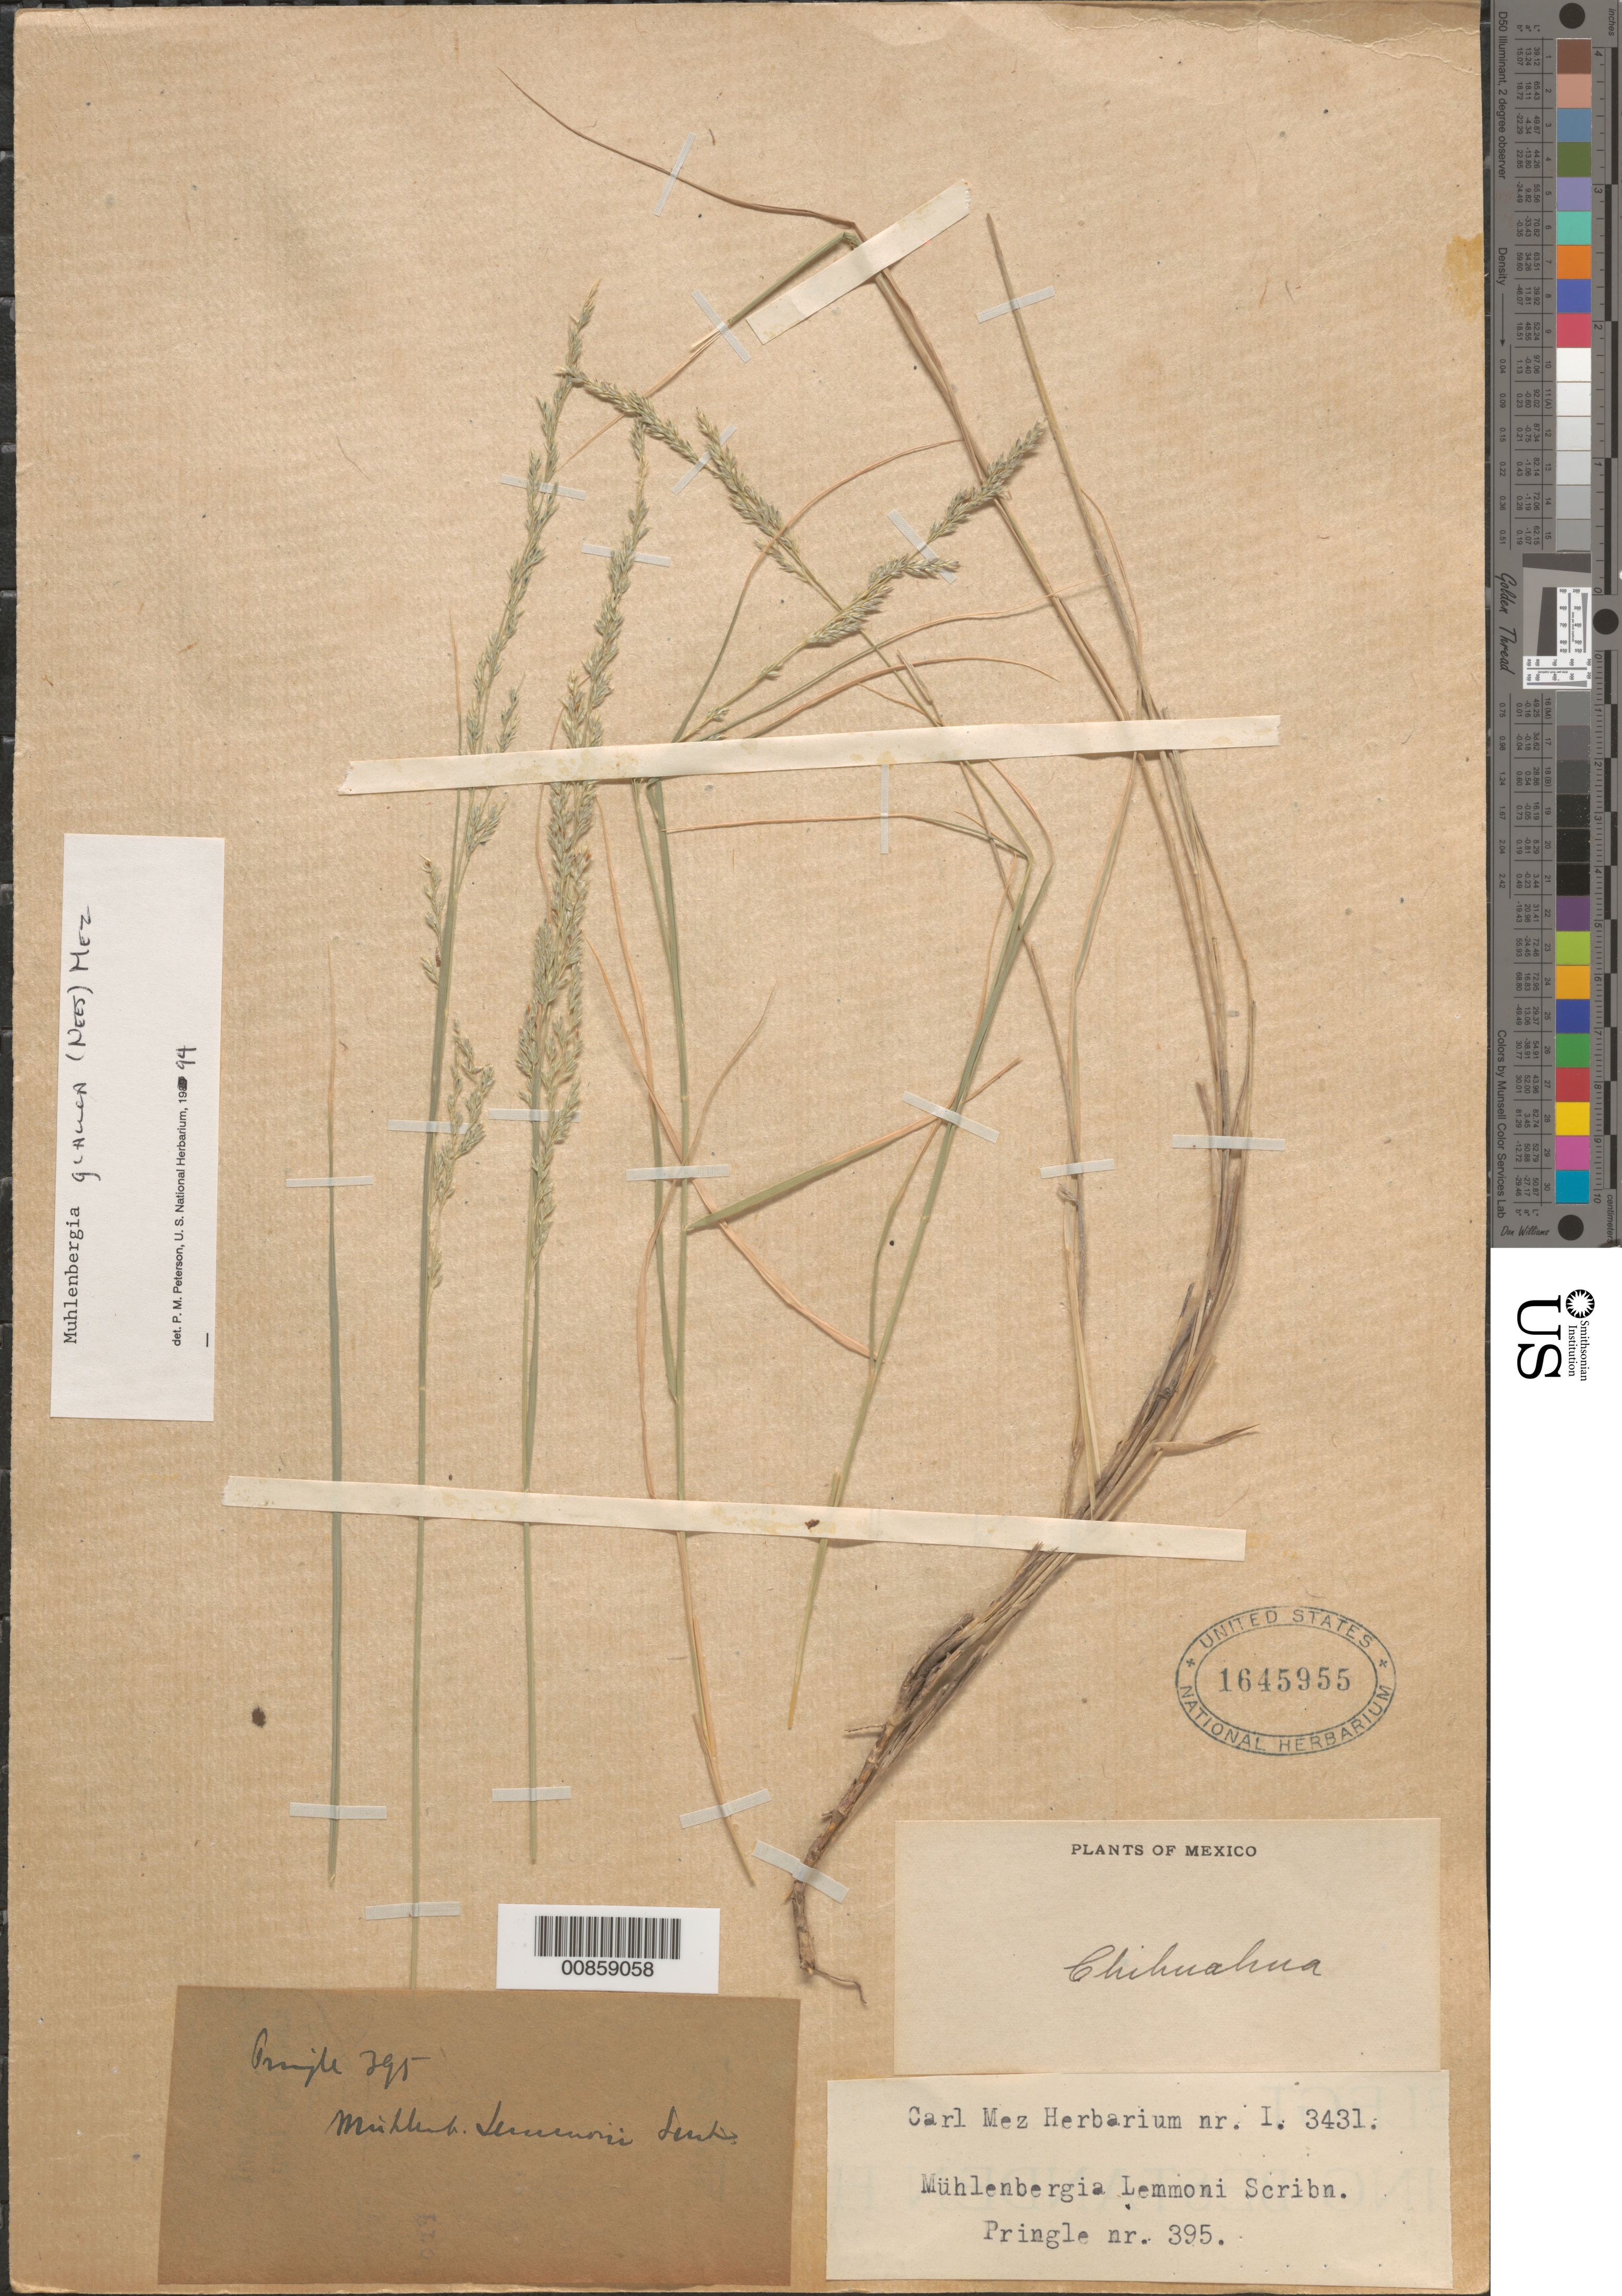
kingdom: Plantae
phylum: Tracheophyta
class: Liliopsida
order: Poales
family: Poaceae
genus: Muhlenbergia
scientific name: Muhlenbergia glauca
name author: (Nees) Mez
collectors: C. G. Pringle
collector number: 395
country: Mexico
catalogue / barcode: US 1645955